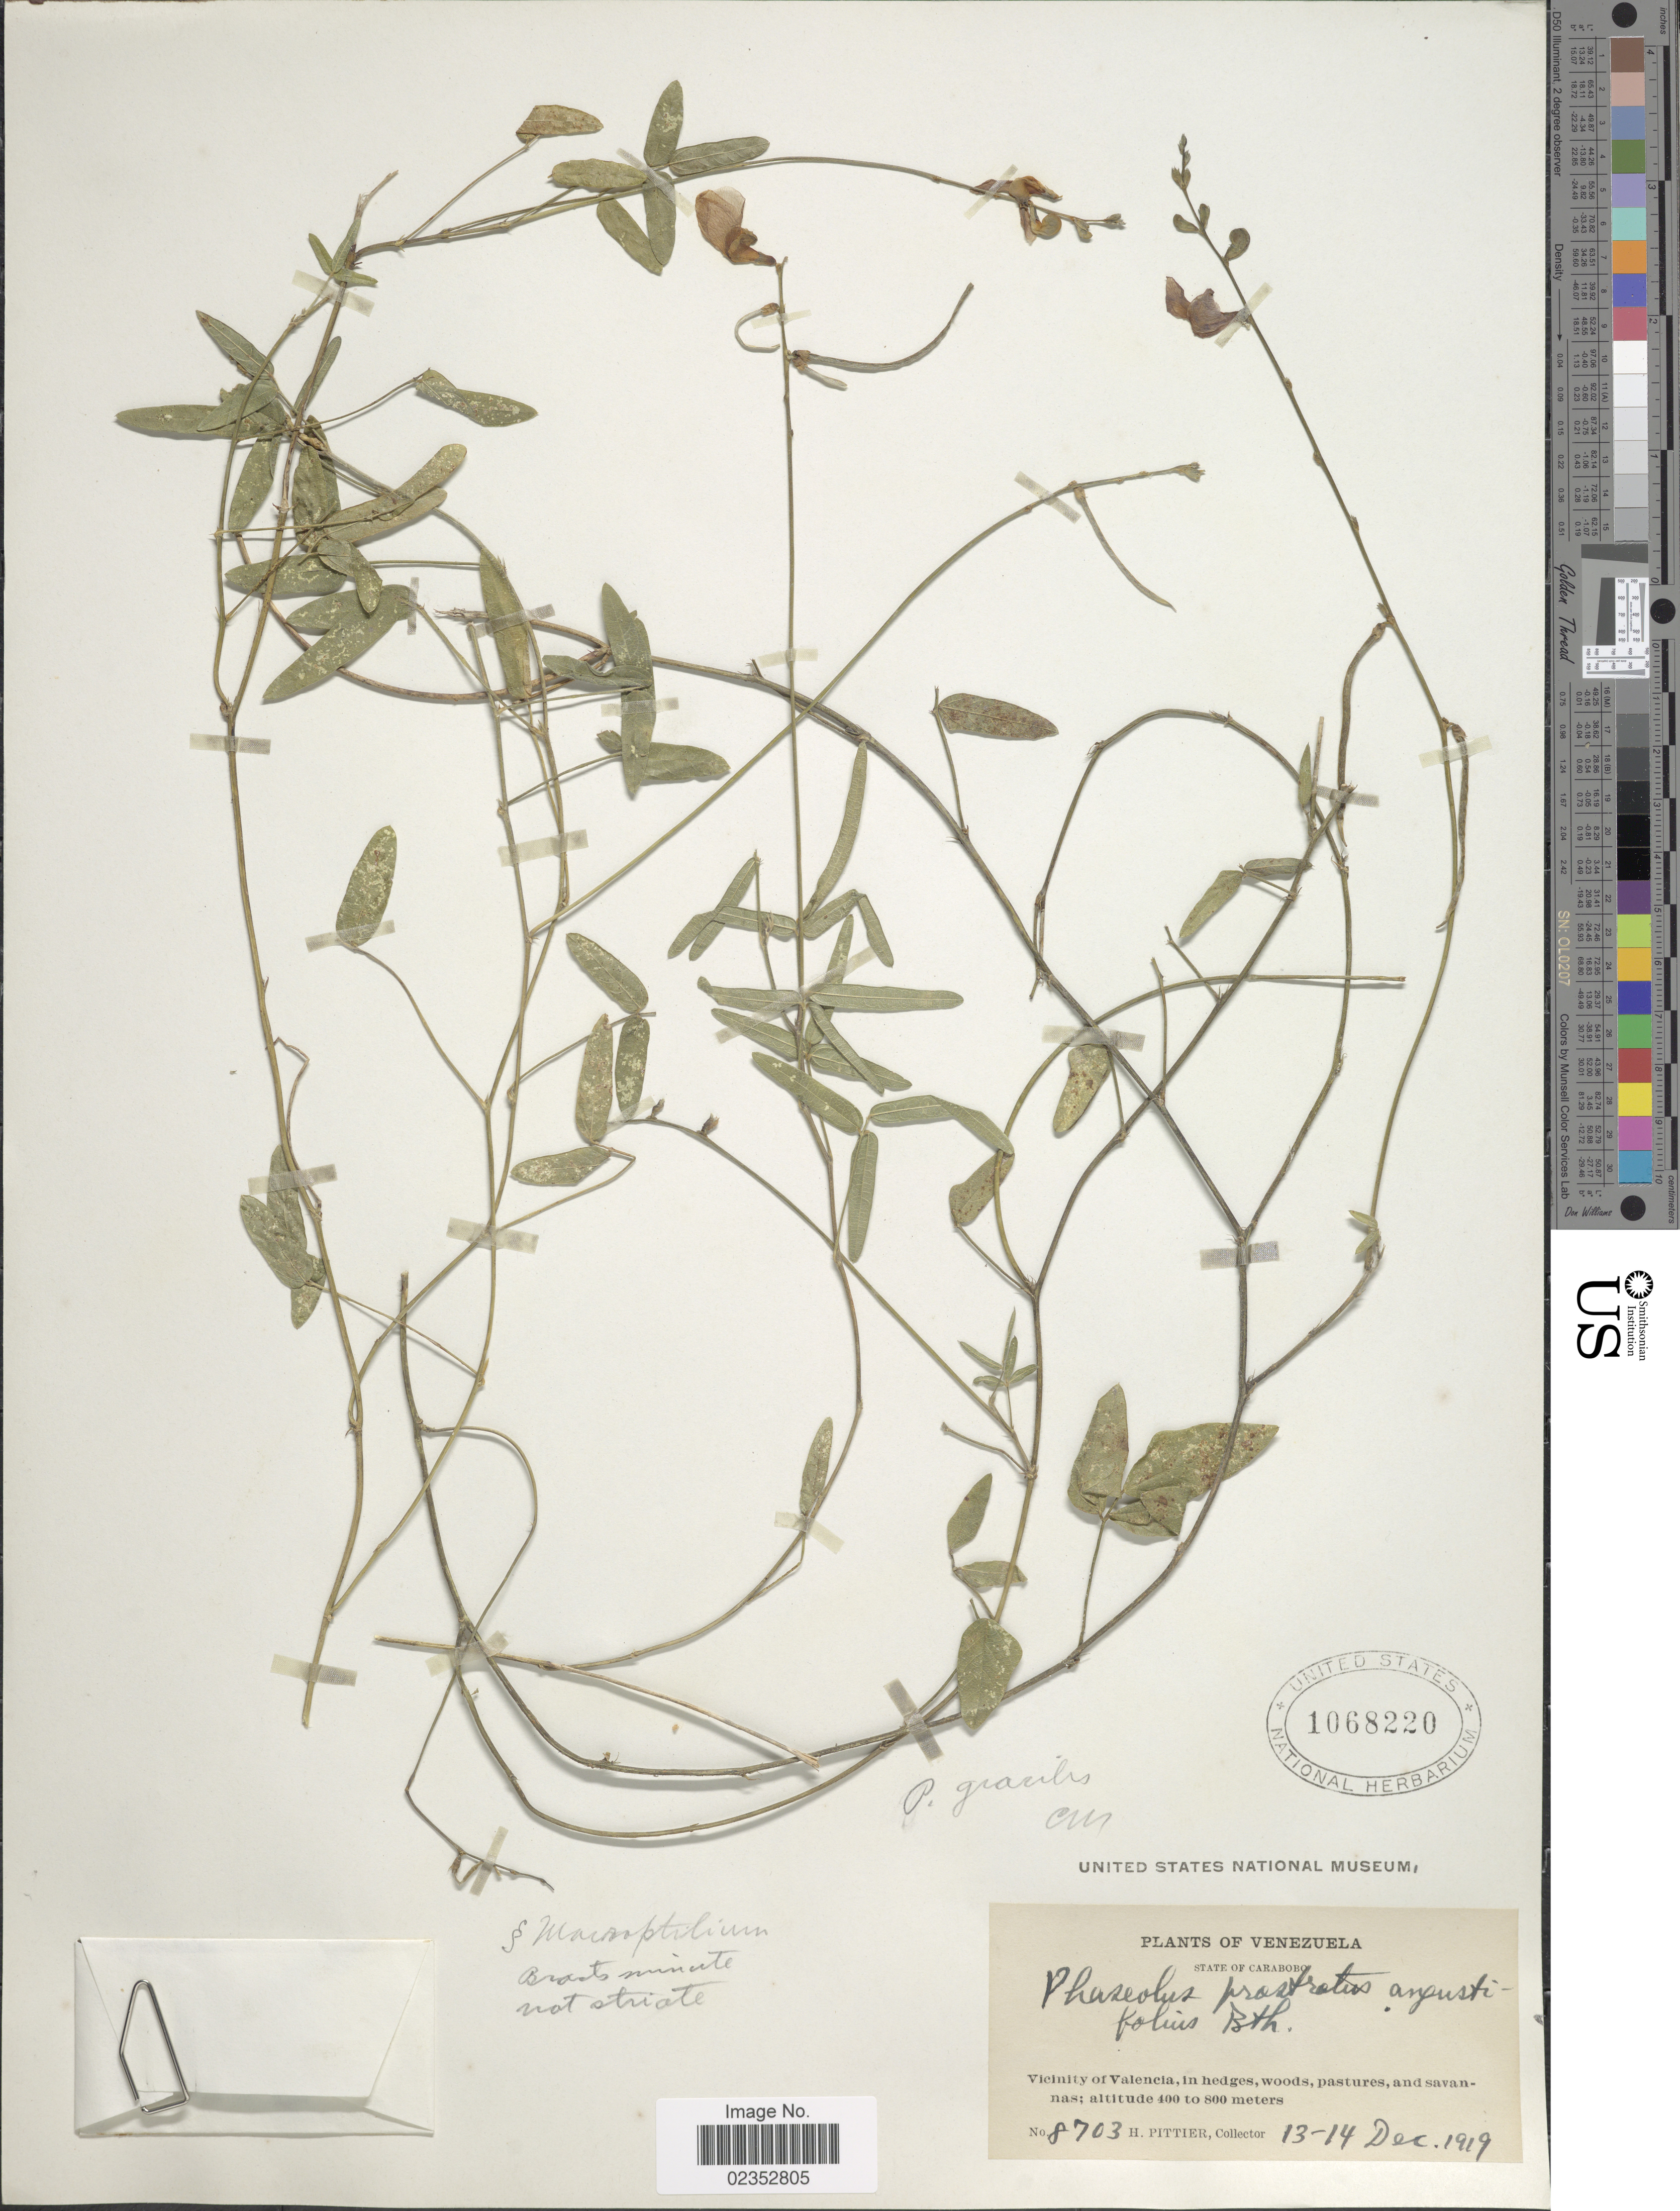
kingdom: Plantae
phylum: Tracheophyta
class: Magnoliopsida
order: Fabales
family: Fabaceae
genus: Macroptilium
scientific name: Macroptilium gracile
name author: (Poepp. ex Benth.) Urb.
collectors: H. F. Pittier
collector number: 8703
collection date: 1919-12-13/1919-12-14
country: Venezuela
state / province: Carabobo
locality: Vicinity of Valencia, in hedges, woods, pastures, and savannas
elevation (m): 400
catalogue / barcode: US 1068220